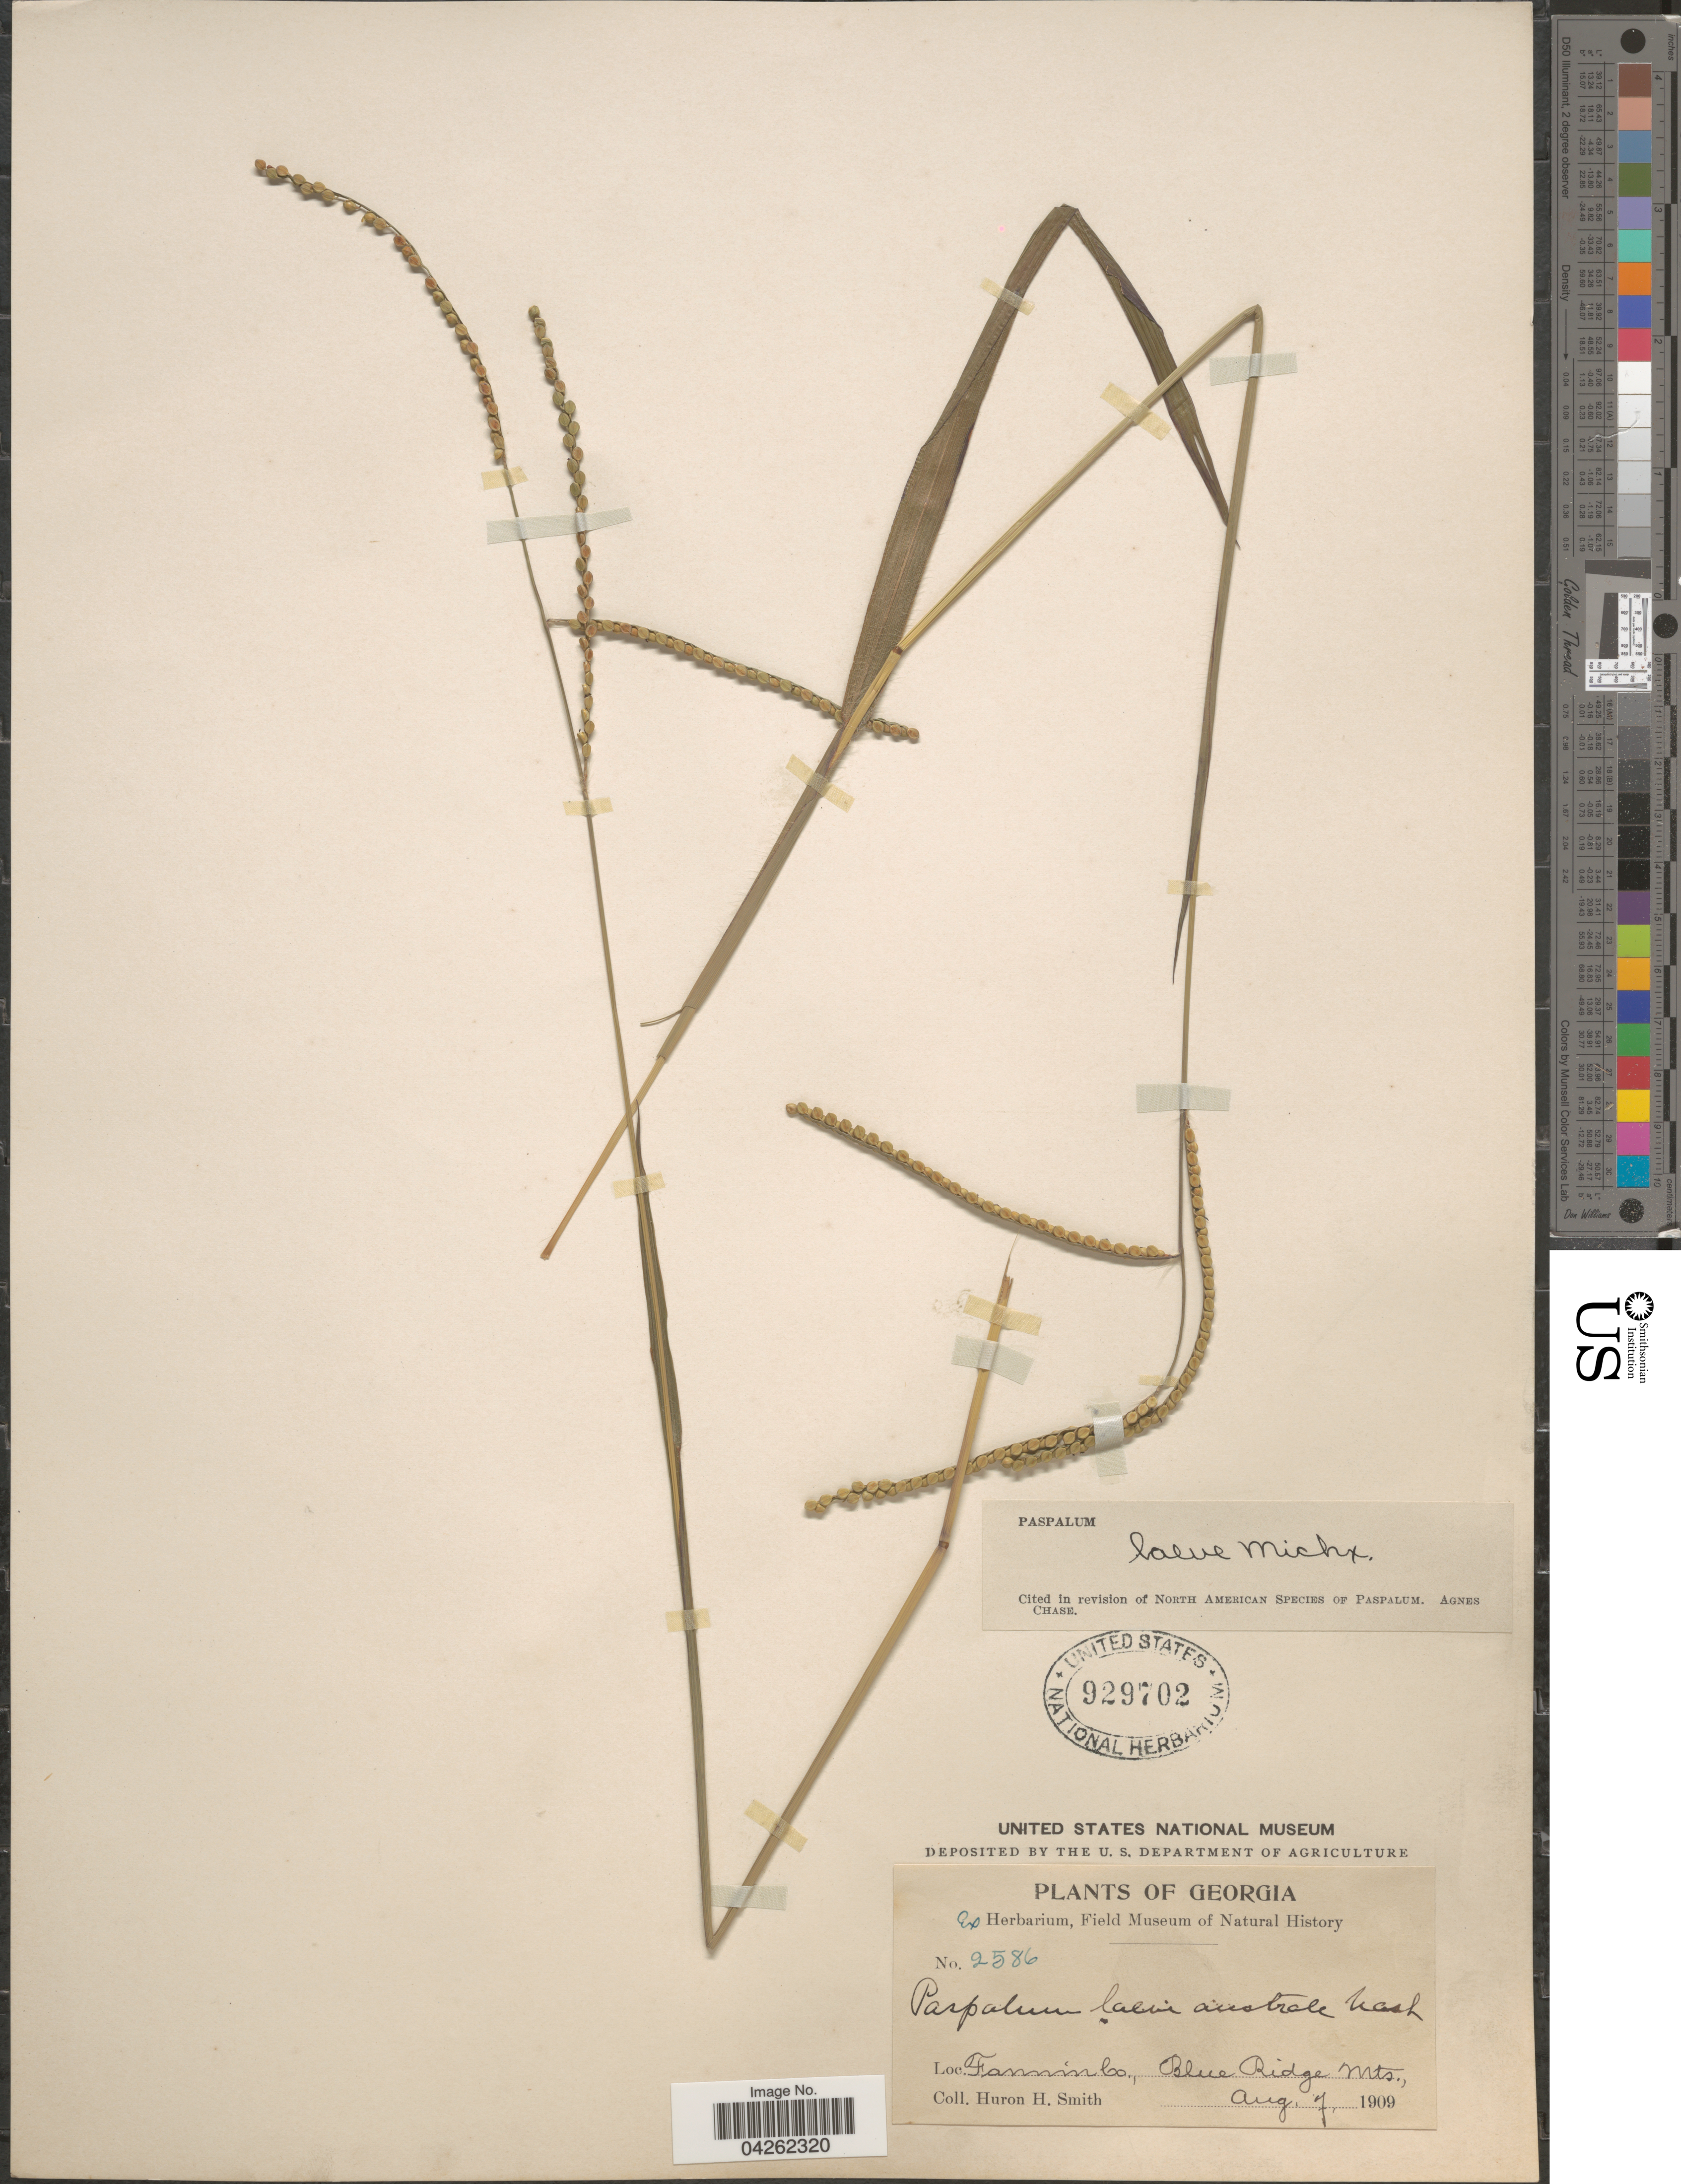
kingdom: Plantae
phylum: Tracheophyta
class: Liliopsida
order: Poales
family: Poaceae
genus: Paspalum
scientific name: Paspalum laeve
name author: Michx.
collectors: Huron H. Smith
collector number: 2586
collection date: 1909-08-07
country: United States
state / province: Georgia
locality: Fannin Co., Blue Ridge Mts.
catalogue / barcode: US 929702